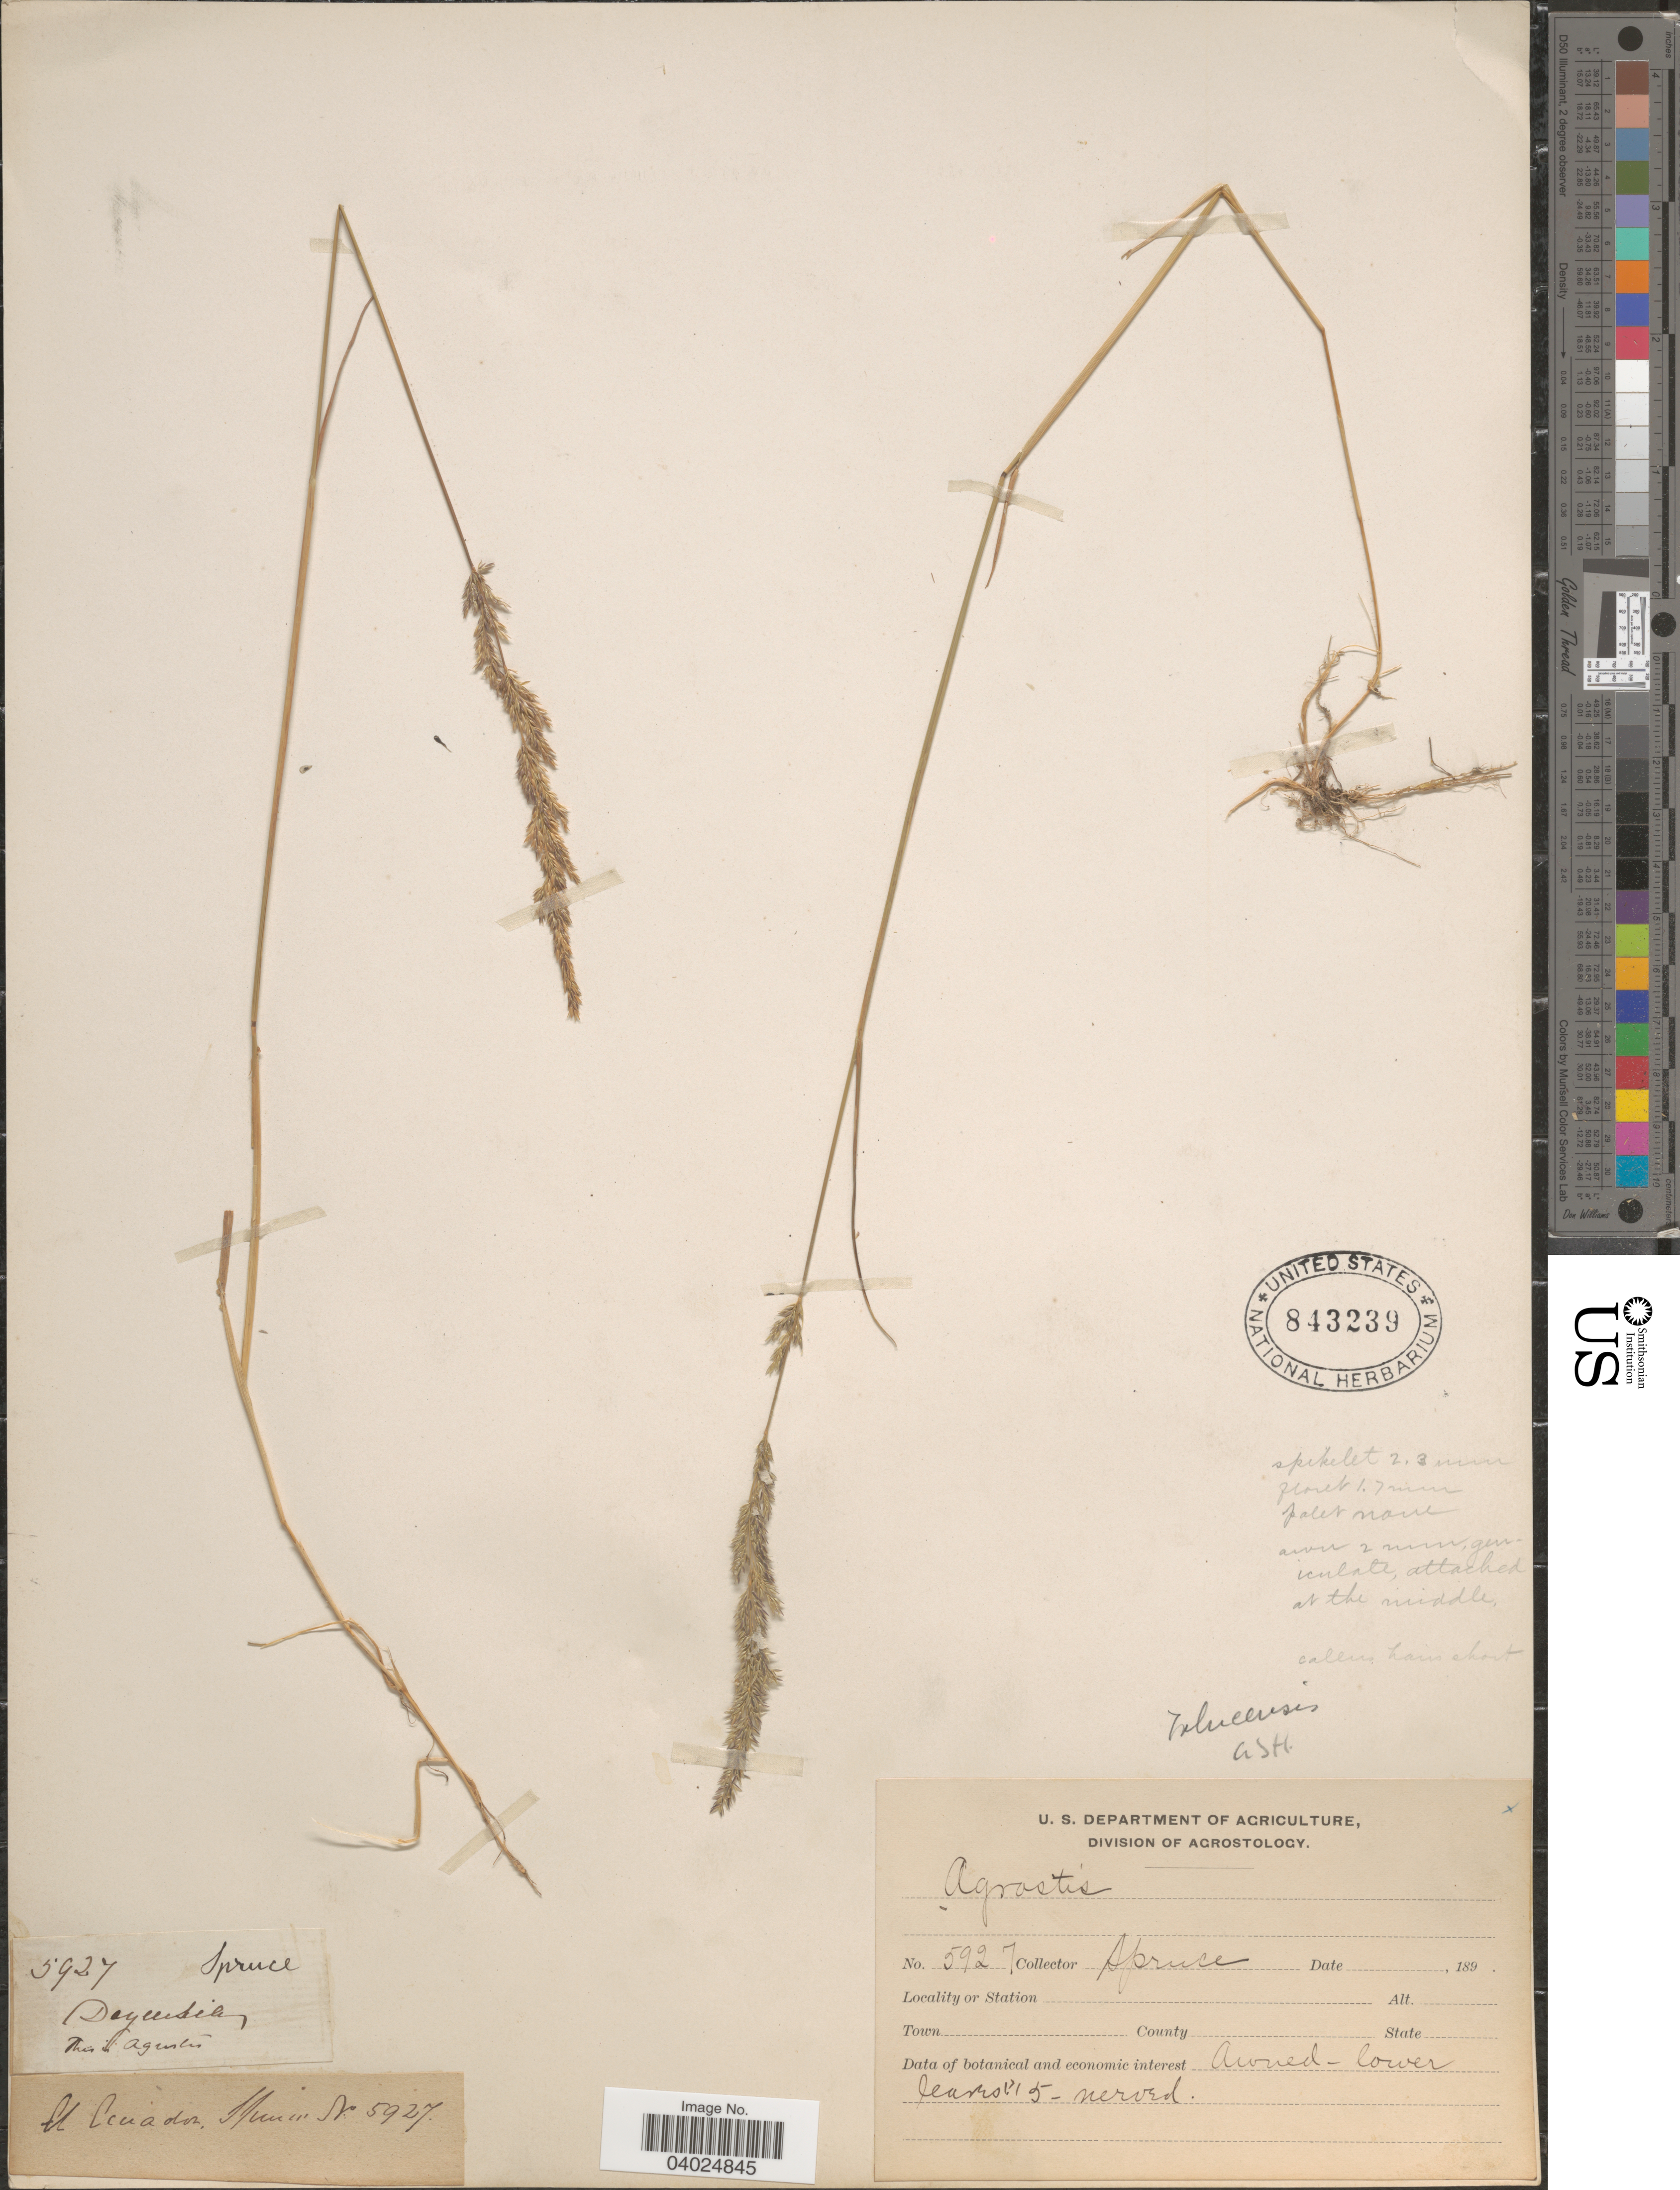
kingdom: Plantae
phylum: Tracheophyta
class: Liliopsida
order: Poales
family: Poaceae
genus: Agrostis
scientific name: Agrostis tolucensis Kunth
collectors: -. Spruce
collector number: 5927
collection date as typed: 189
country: Ecuador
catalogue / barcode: US 843239